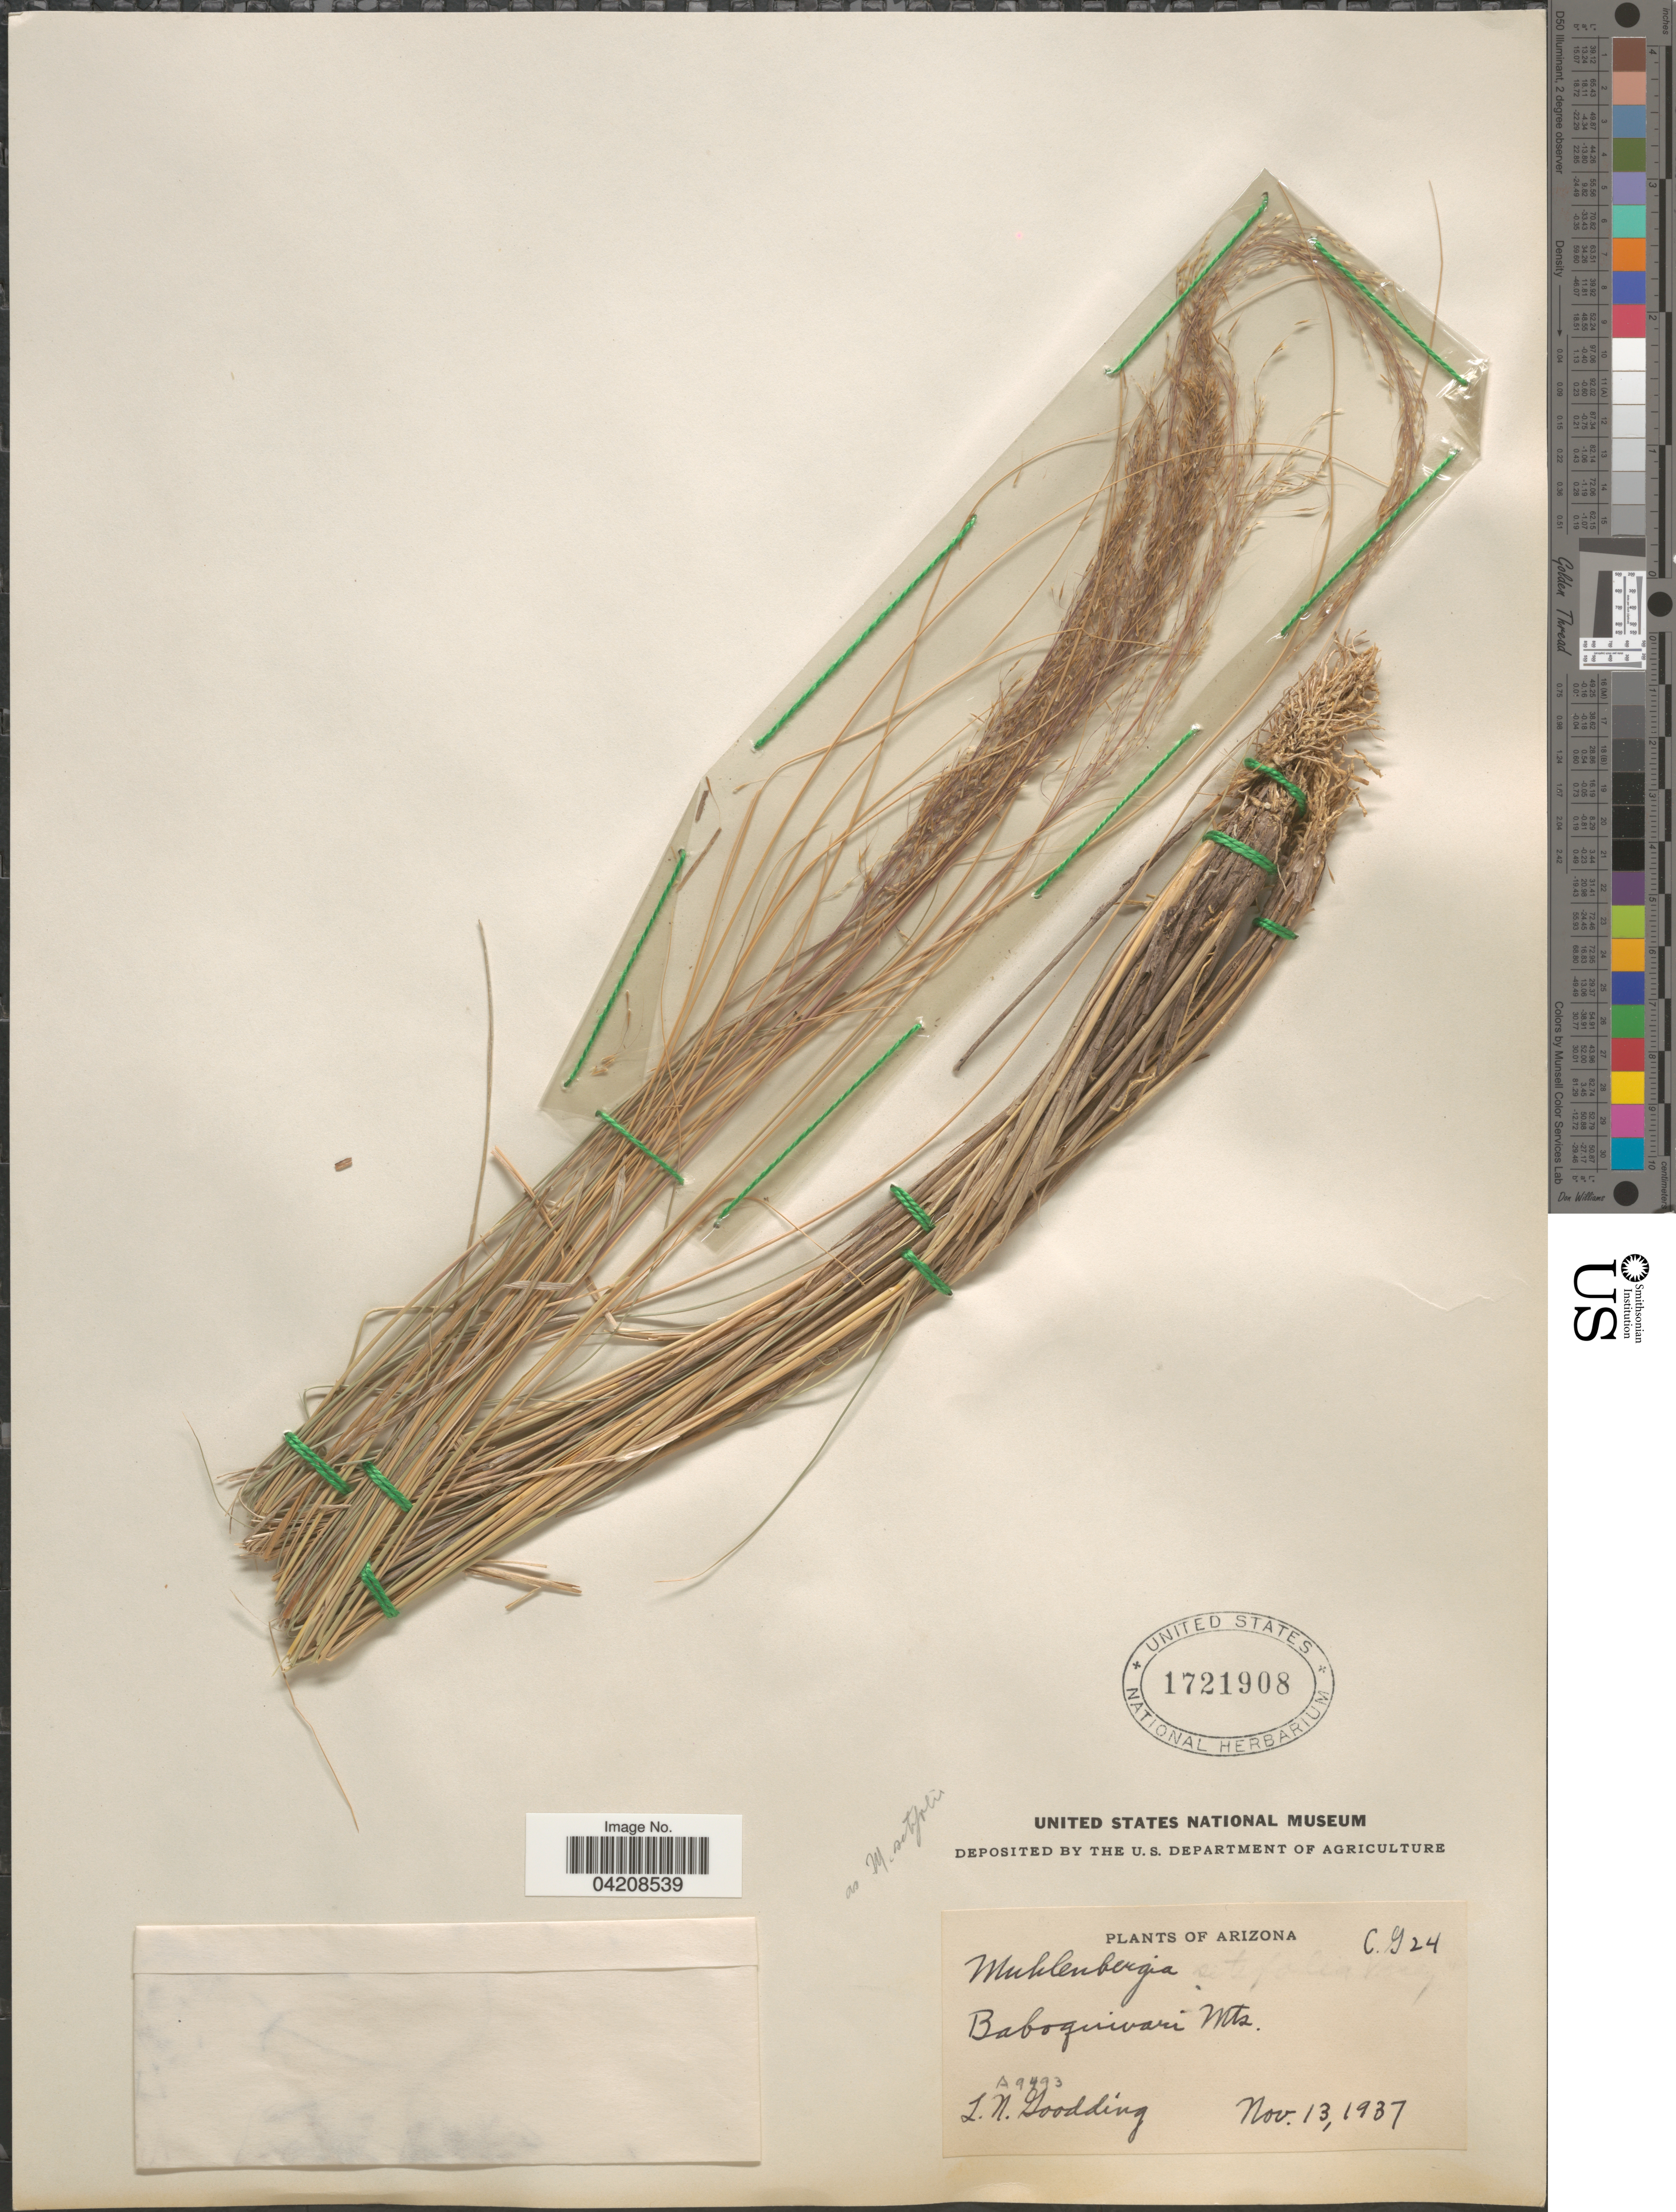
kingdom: Plantae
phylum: Tracheophyta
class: Liliopsida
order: Poales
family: Poaceae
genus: Muhlenbergia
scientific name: Muhlenbergia elongata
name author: Scribn. ex W.J. Beal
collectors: L. N. Goodding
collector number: C924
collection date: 1937-11-13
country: United States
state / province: Arizona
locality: Baboquivari Mts.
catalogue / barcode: US 1721908